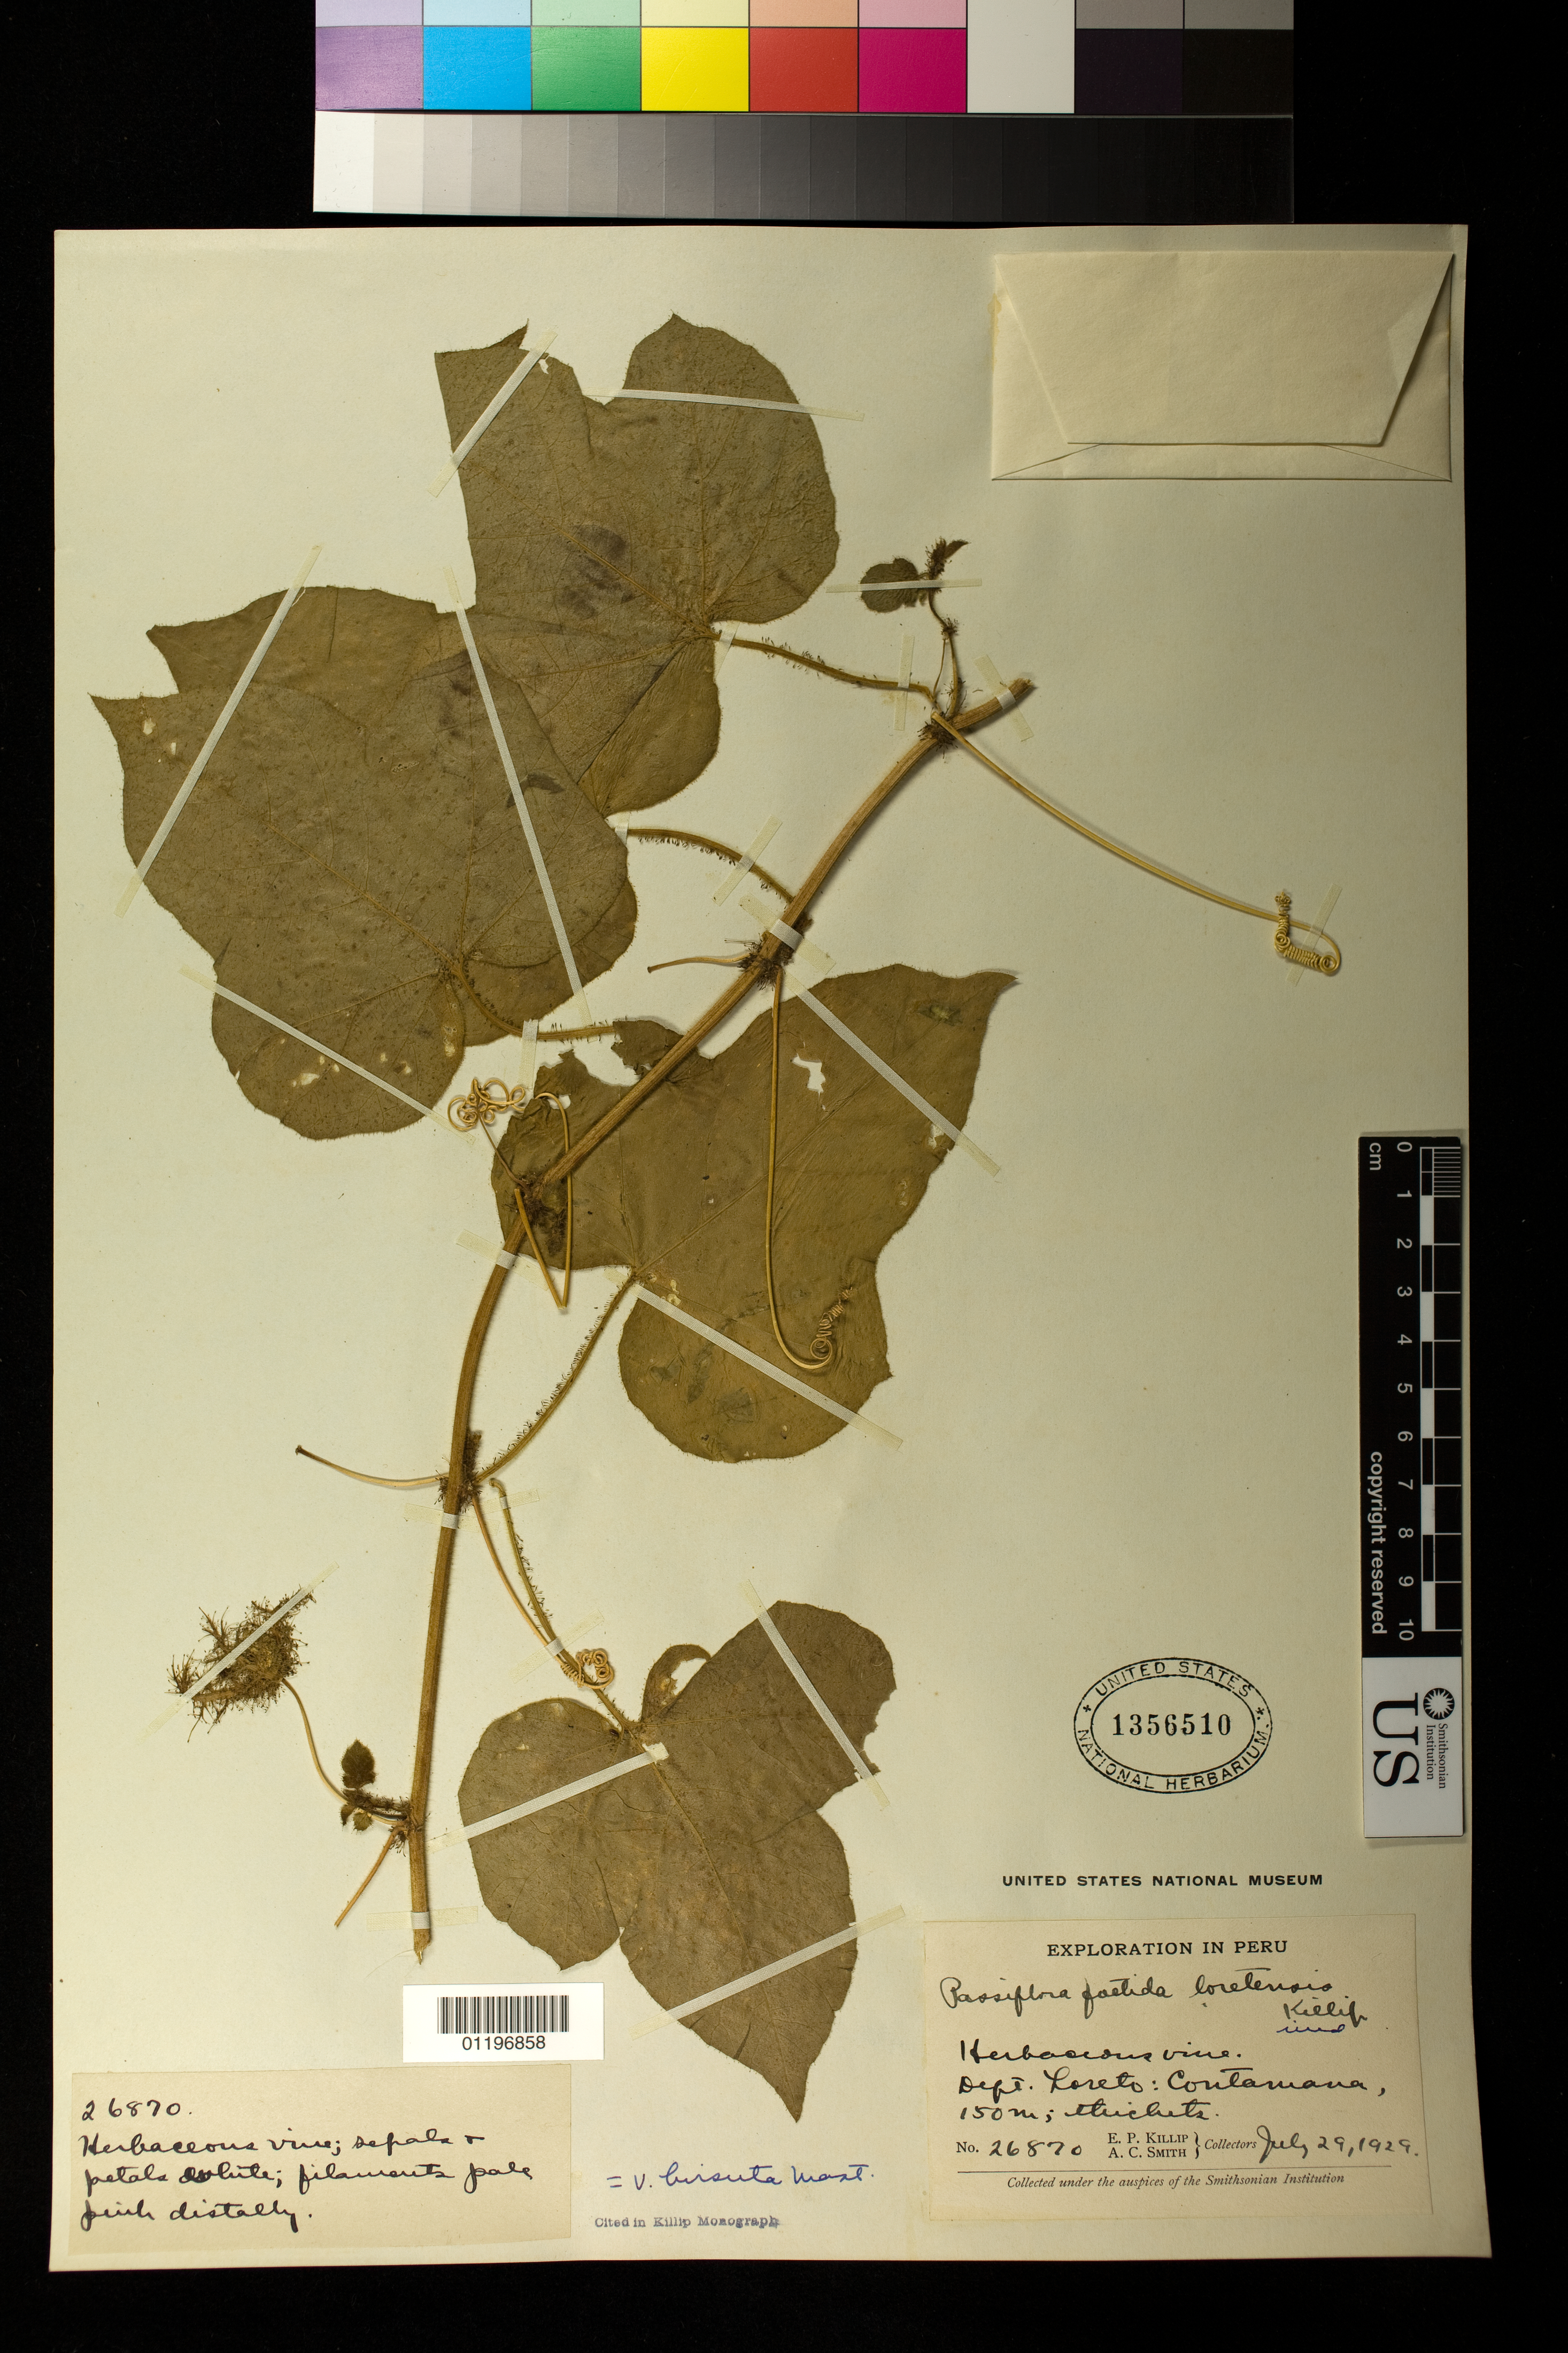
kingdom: Plantae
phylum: Tracheophyta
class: Magnoliopsida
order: Malpighiales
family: Passifloraceae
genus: Passiflora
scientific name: Passiflora foetida var. hirsuta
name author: (L.) Mast.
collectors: E. P. Killip & A. C. Smith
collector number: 26870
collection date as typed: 29 Jul 1929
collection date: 1929-07-29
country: Peru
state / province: Loreto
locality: Dept. Loreto: Contamana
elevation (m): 150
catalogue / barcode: US 1356510